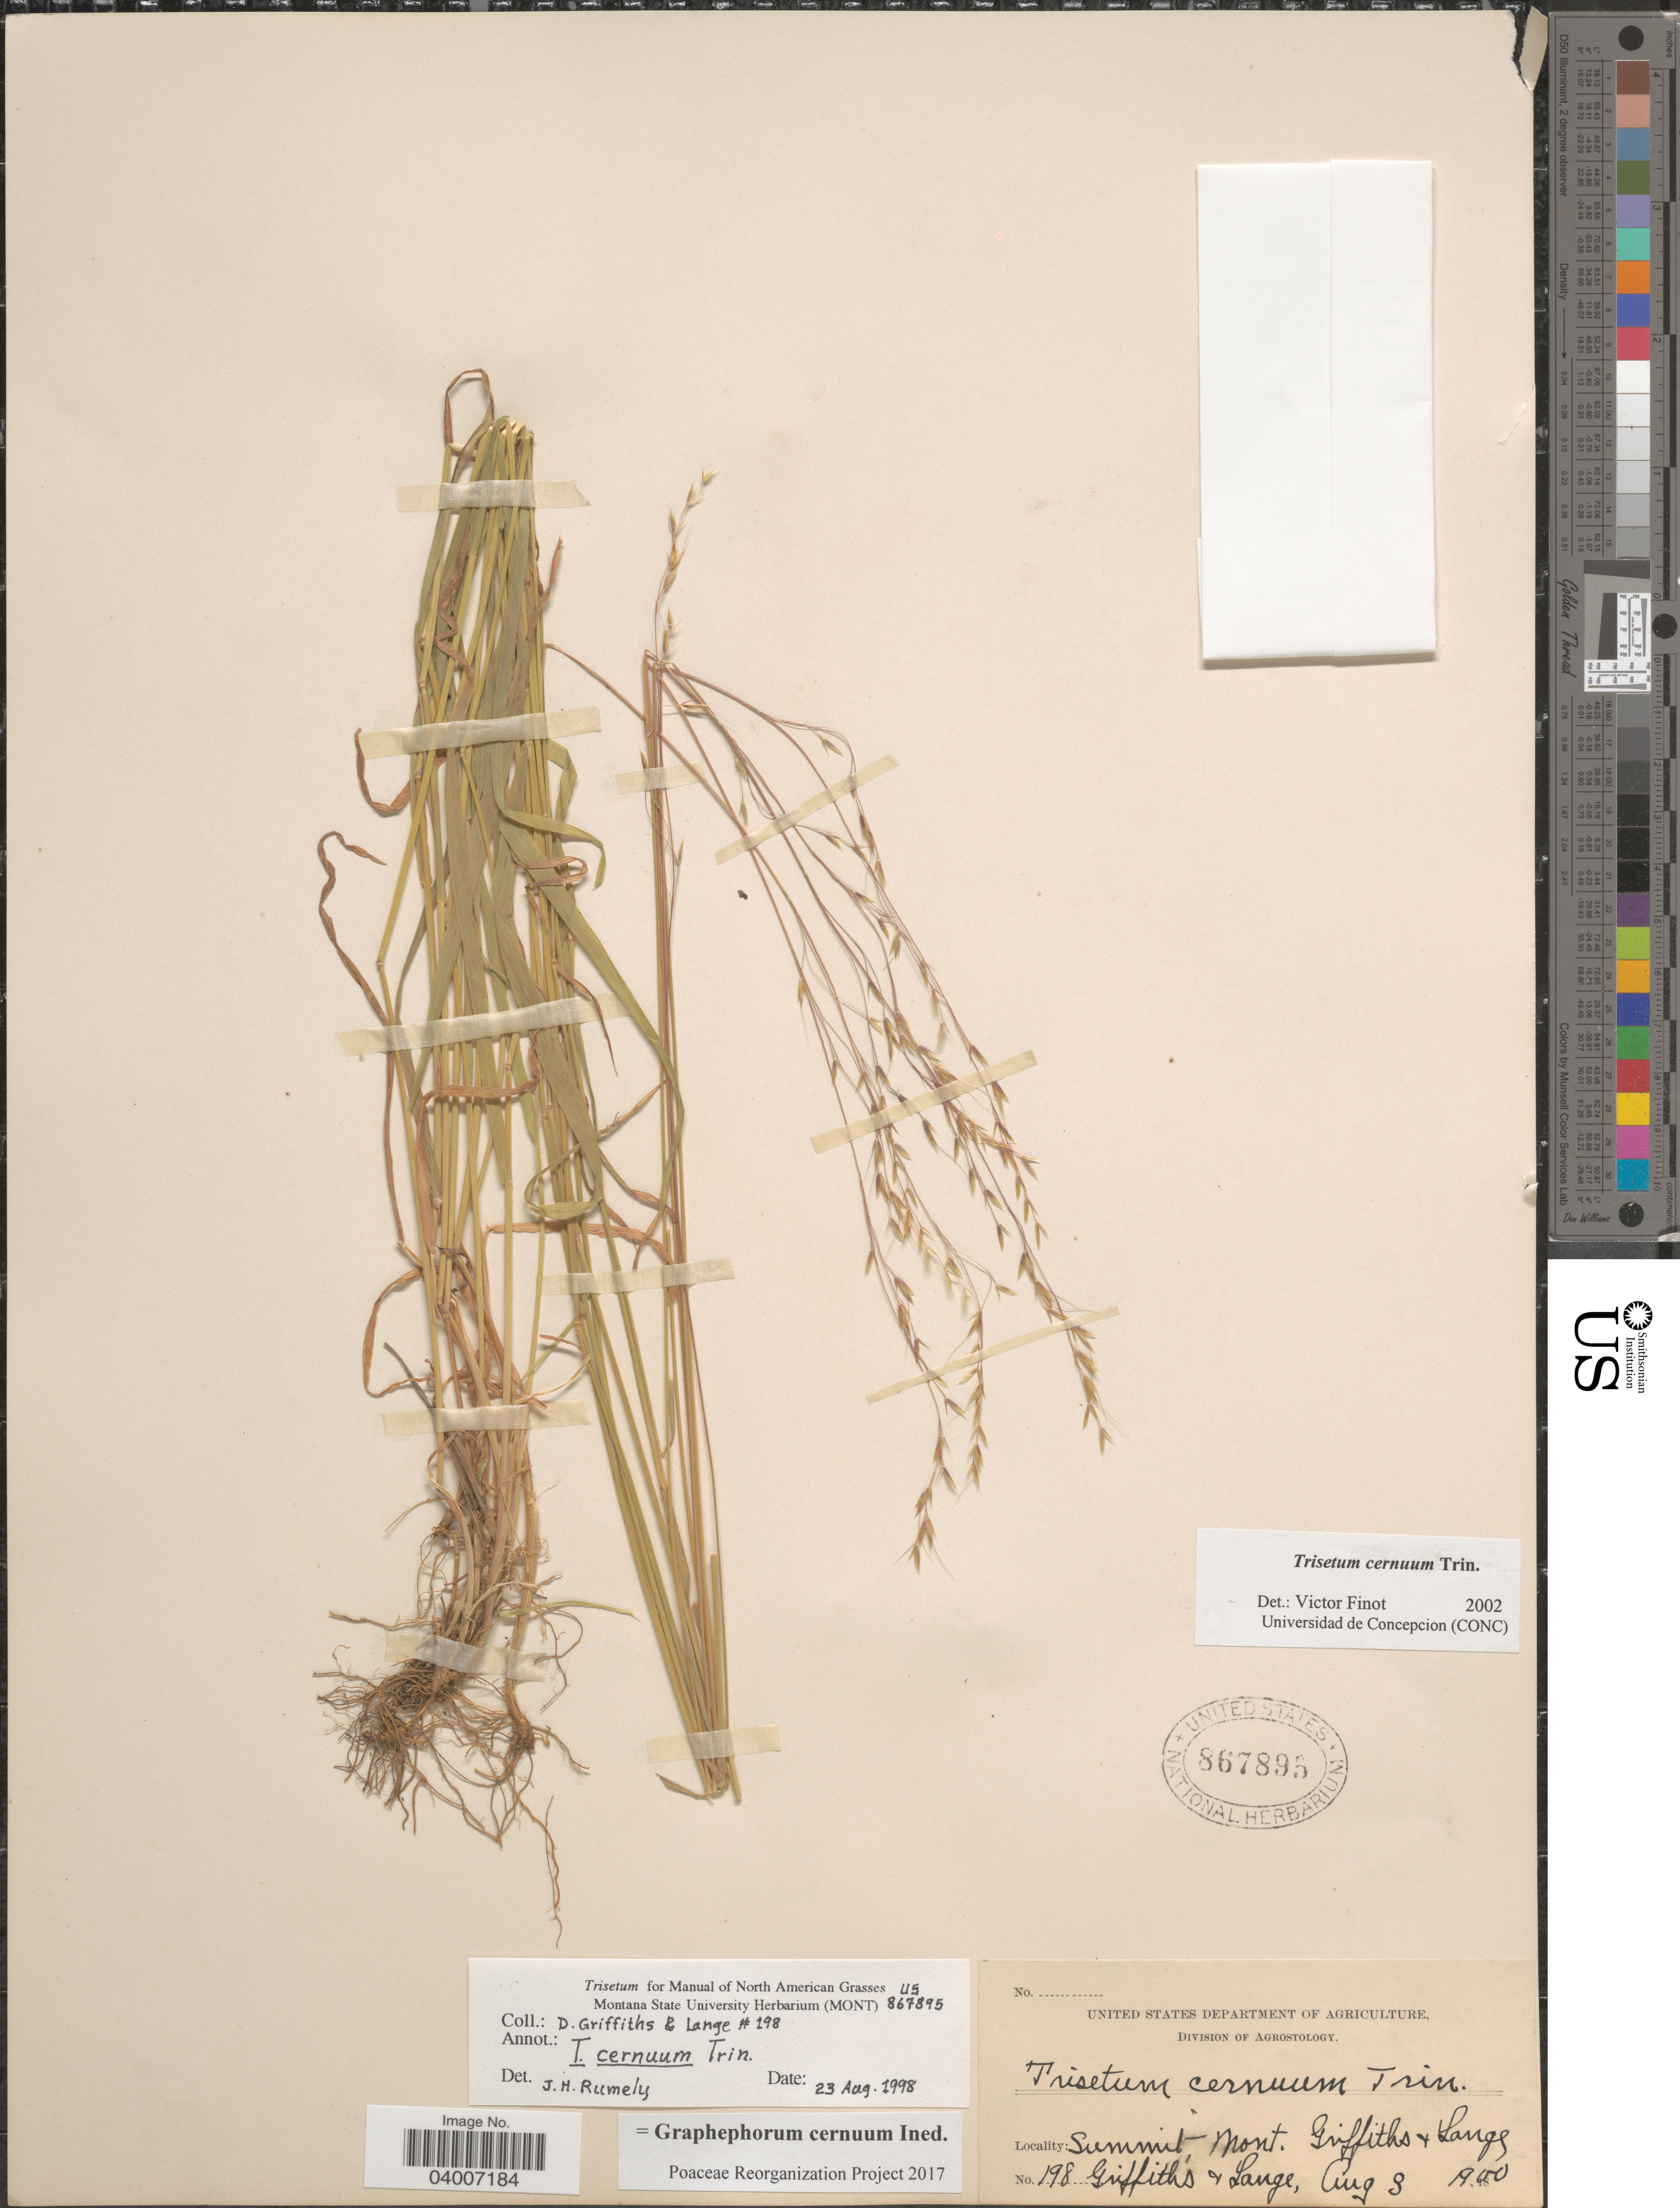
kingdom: Plantae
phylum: Tracheophyta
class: Liliopsida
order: Poales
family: Poaceae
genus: Graphephorum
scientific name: Graphephorum cernuum ined.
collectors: -- Griffiths & -- Lange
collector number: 198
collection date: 1900-08-03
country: United States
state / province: Montana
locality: Summit.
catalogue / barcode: US 867895